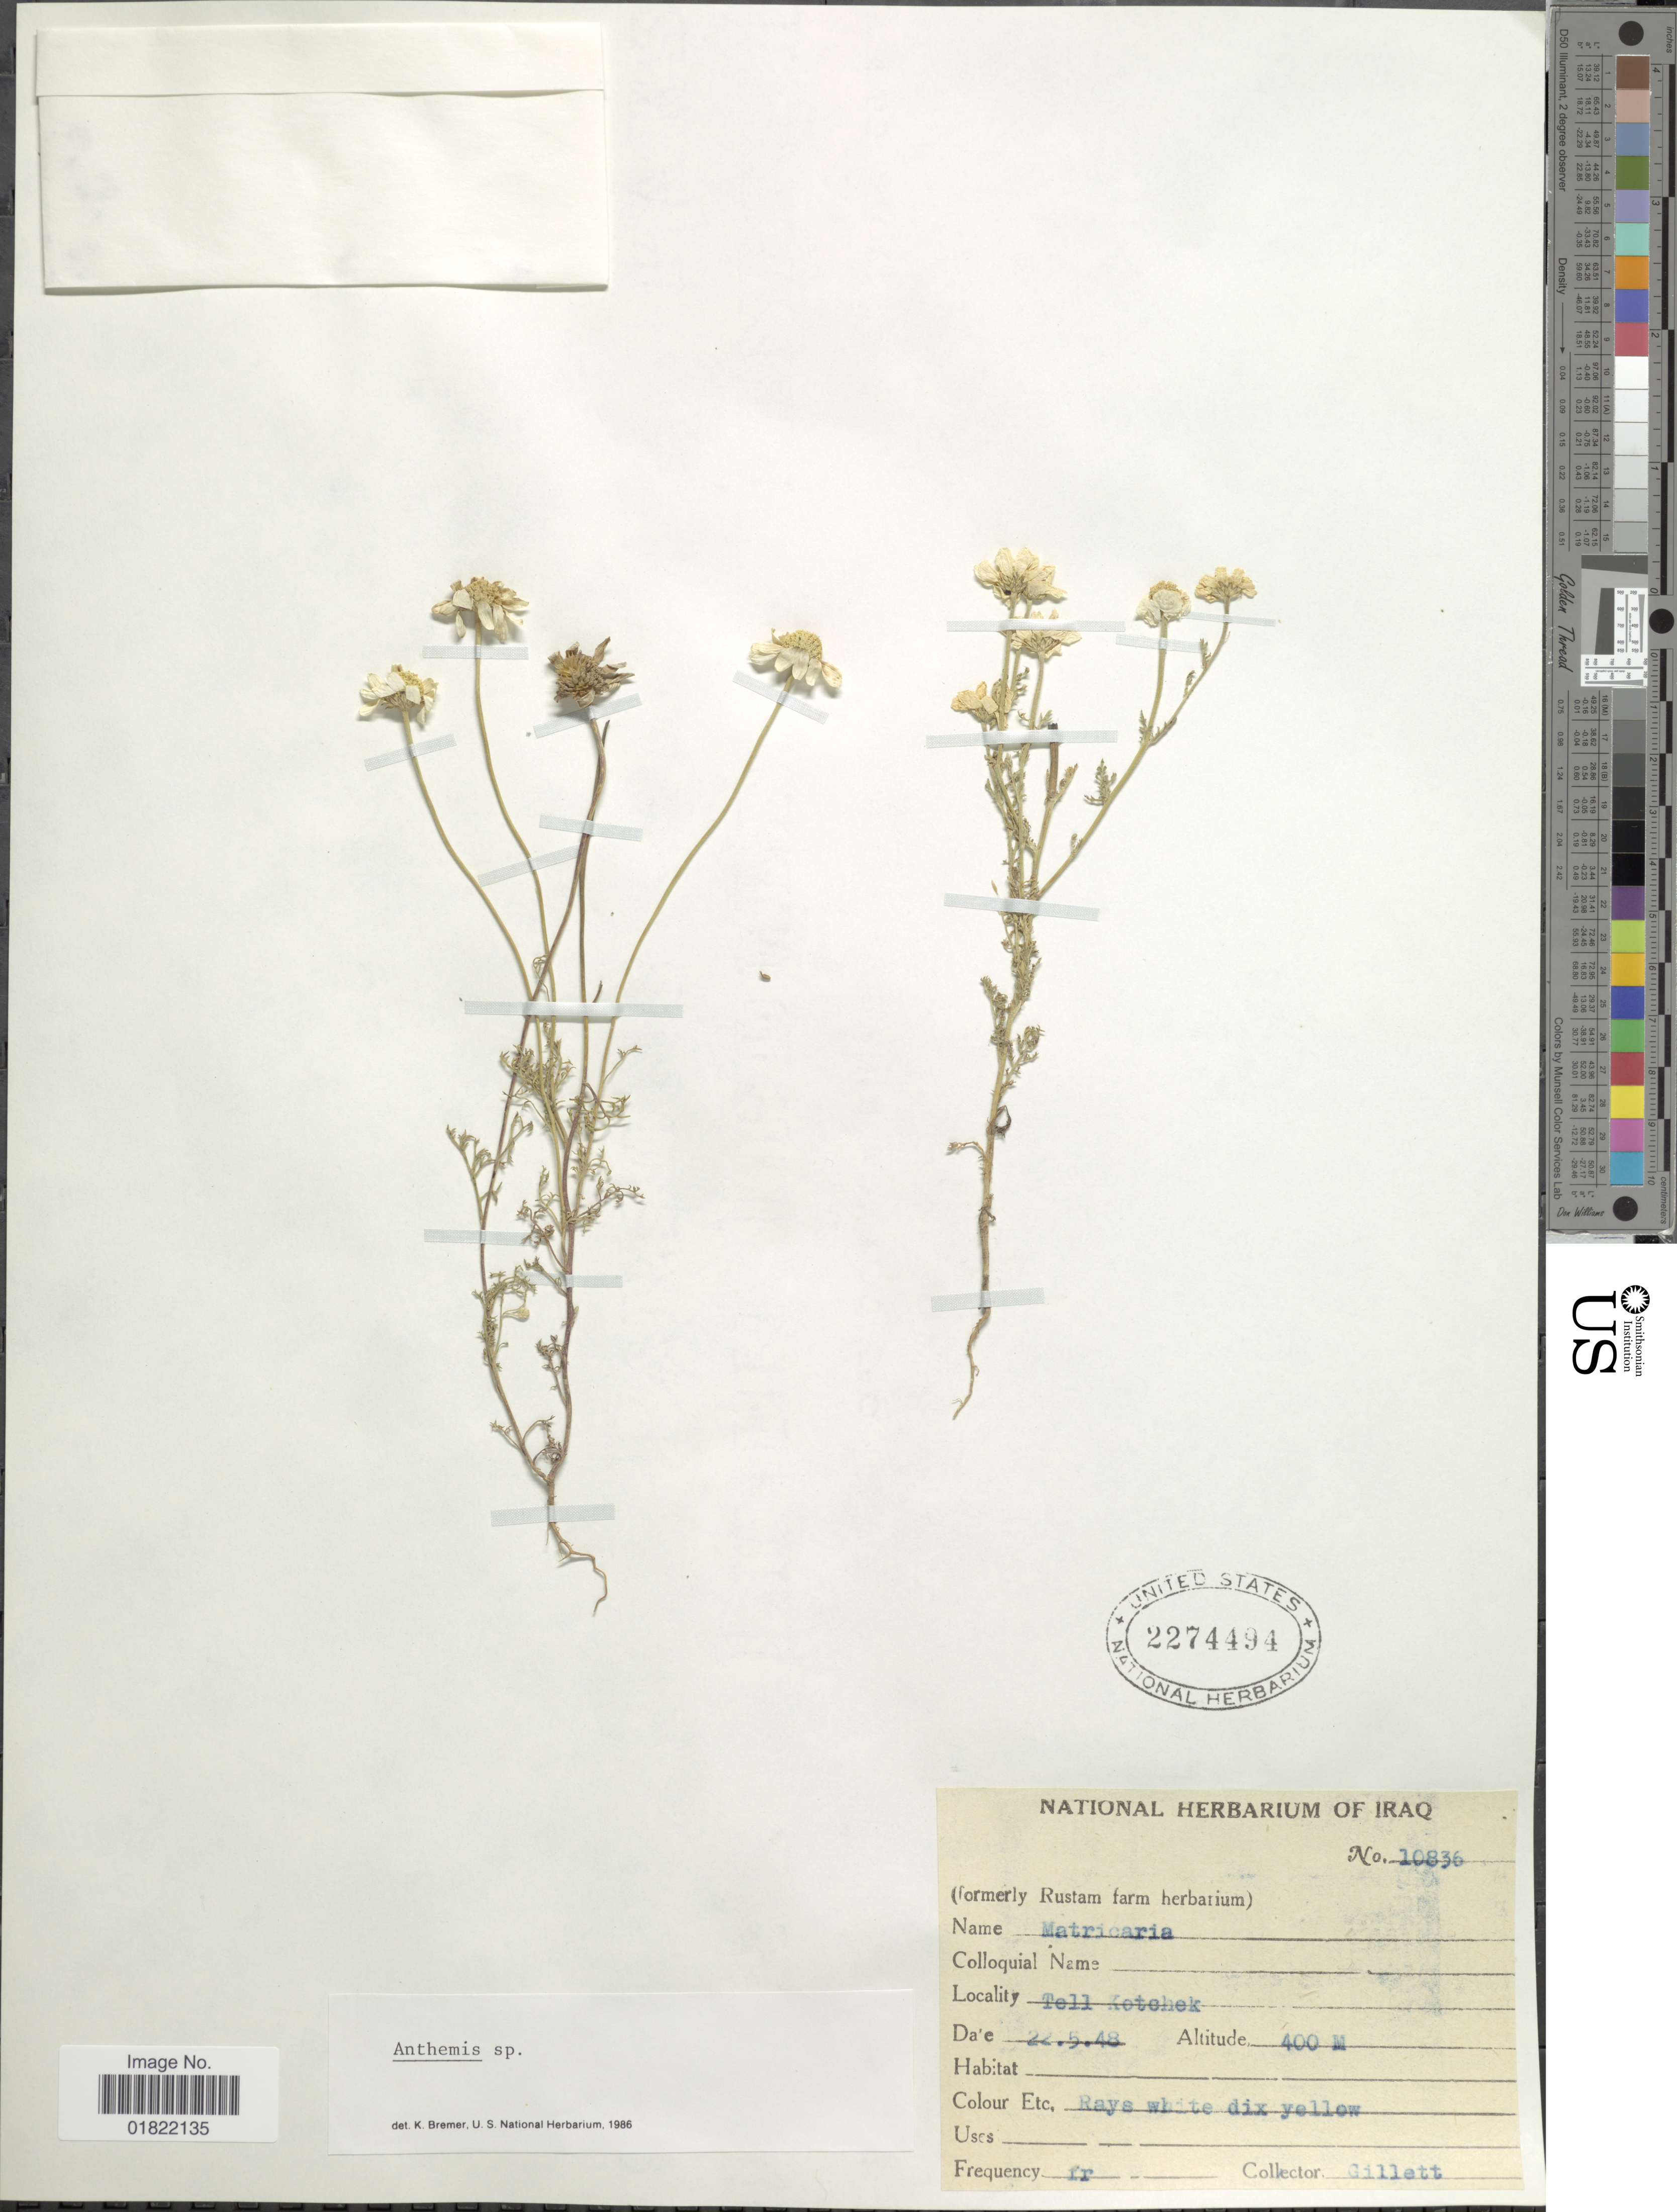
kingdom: Plantae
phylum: Tracheophyta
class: Magnoliopsida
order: Asterales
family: Asteraceae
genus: Anthemis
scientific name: Anthemis sp.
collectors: Gillett, --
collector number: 10836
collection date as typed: Transcribed d/m/y: 22/5/48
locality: Tell Kotchek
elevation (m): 400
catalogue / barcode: US 2274494